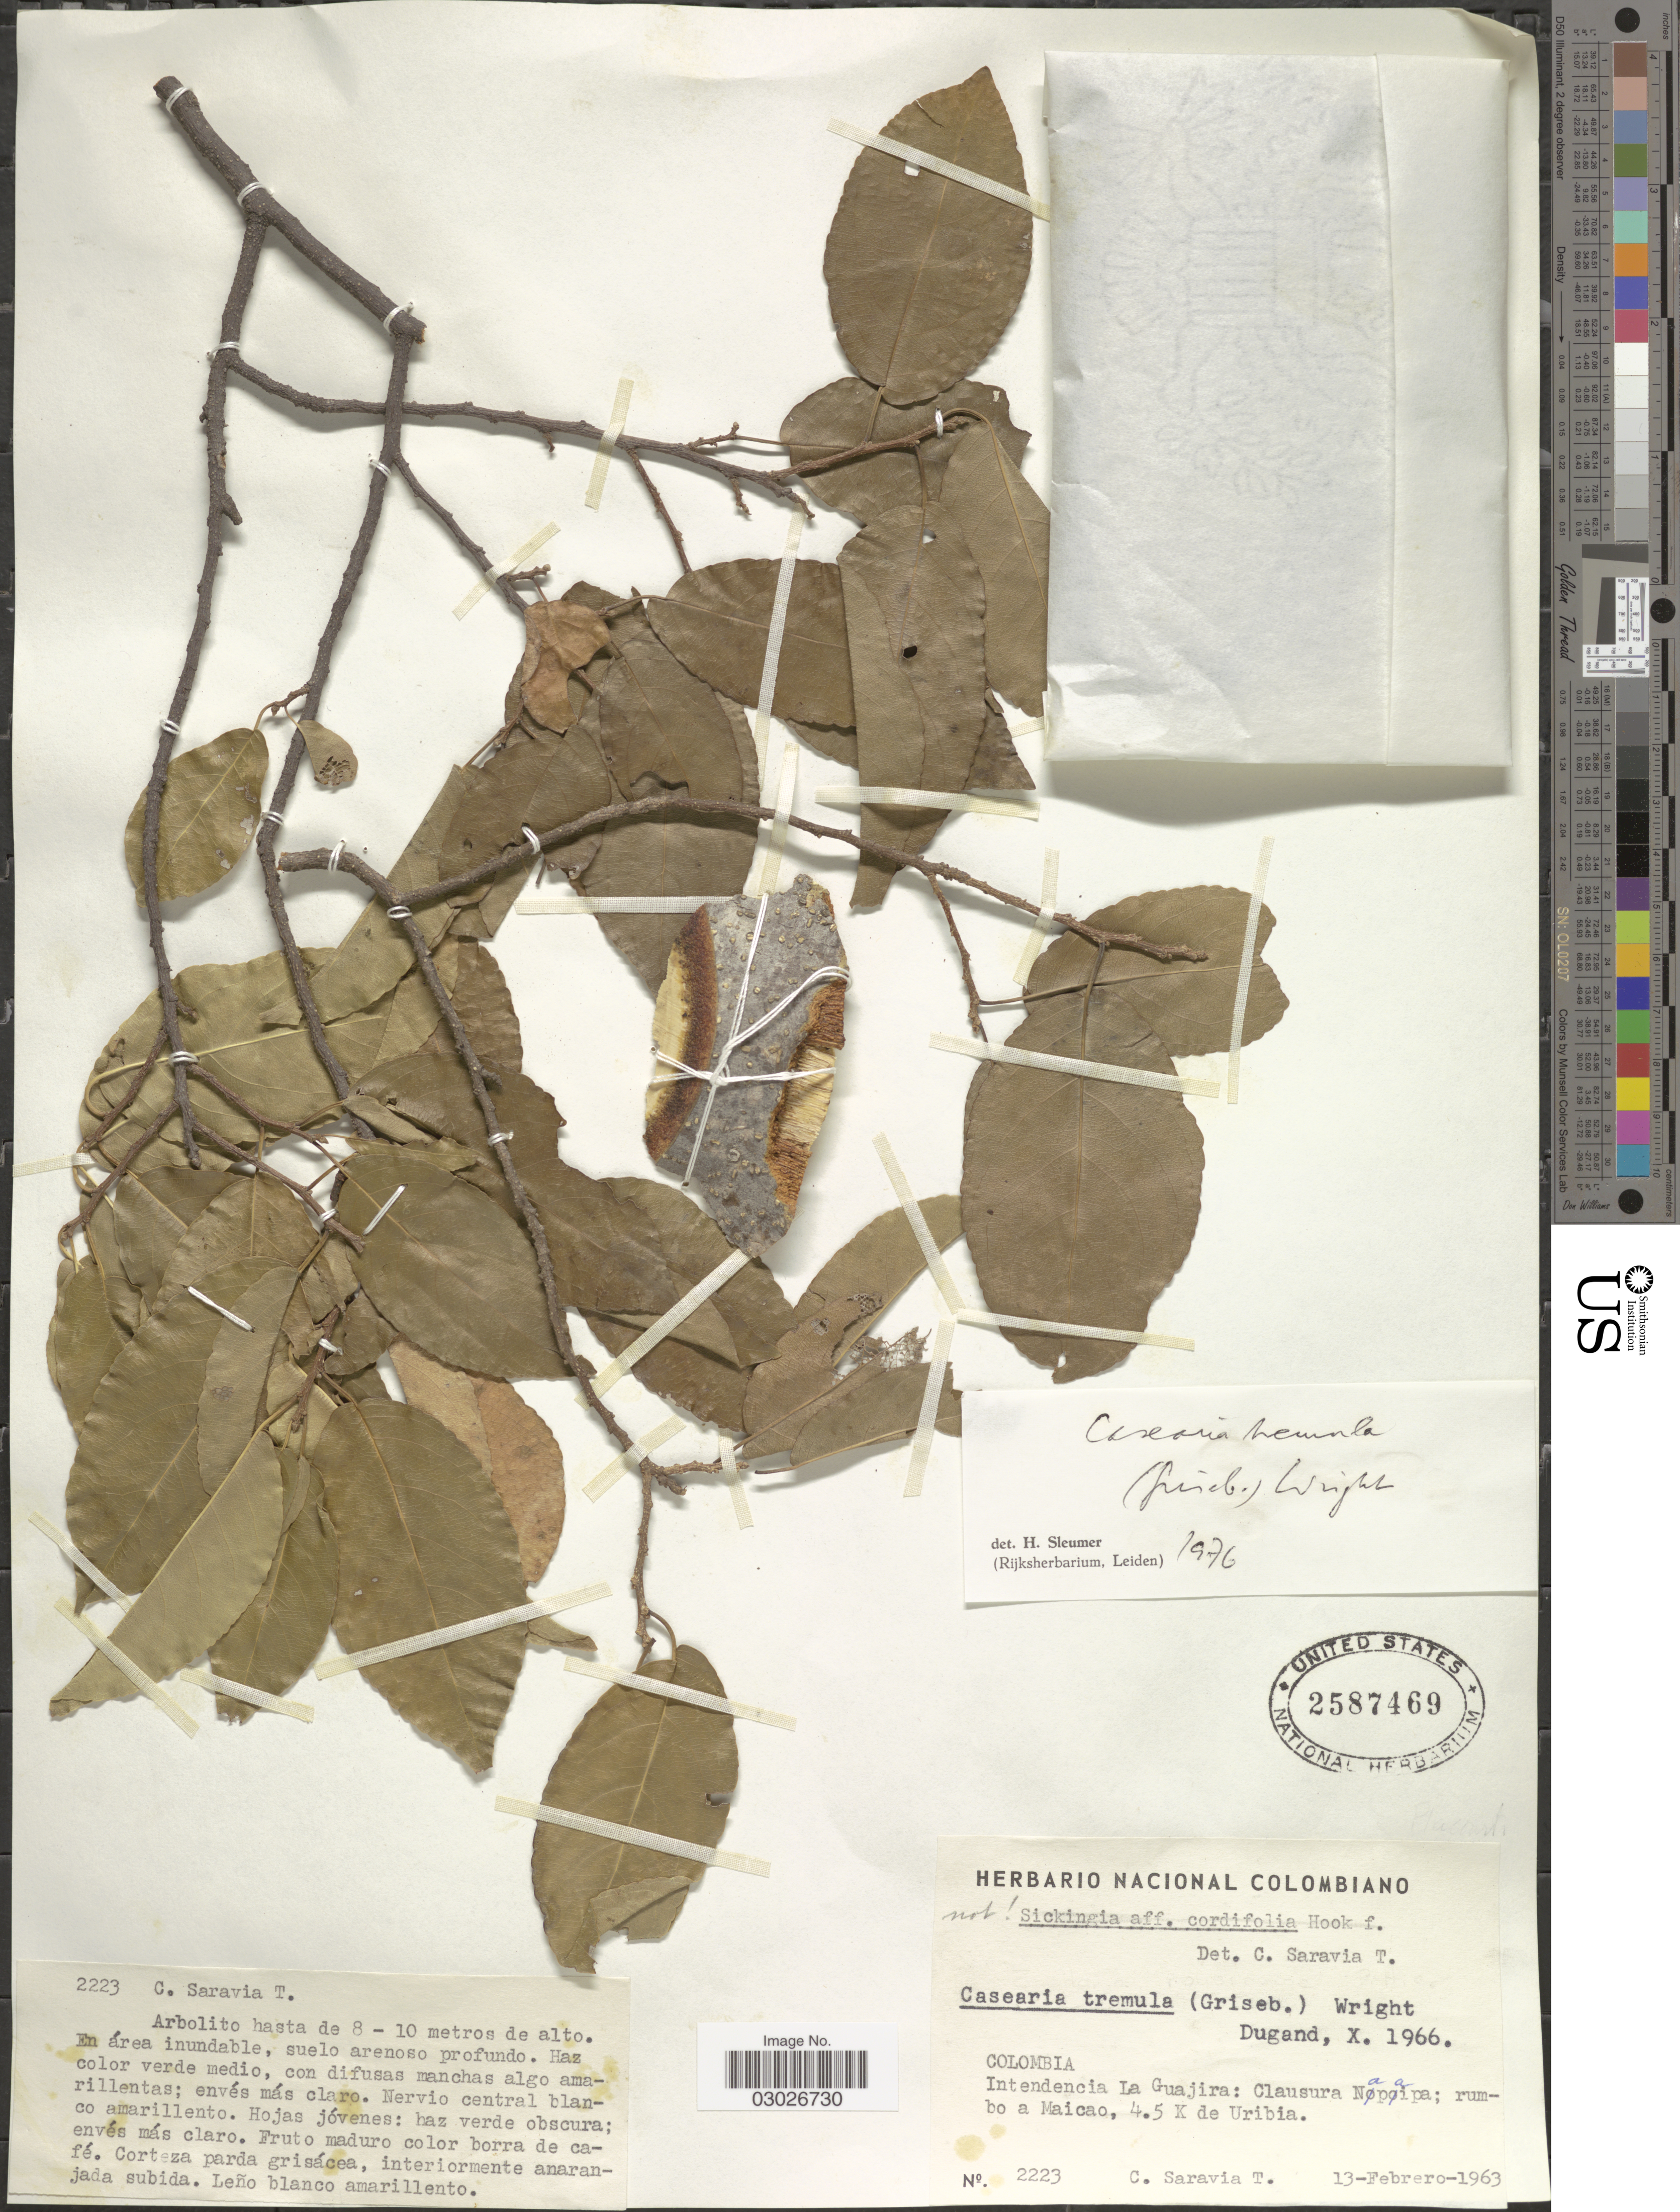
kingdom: Plantae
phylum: Tracheophyta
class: Magnoliopsida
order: Malpighiales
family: Salicaceae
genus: Casearia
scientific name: Casearia tremula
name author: (Griseb.) Griseb. ex C. Wright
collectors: C. Saravia T.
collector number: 2223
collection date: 1963-02-13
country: Colombia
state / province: La Guajira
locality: Intendencia La Guajira: Clausura Napaipa; rumbo a Maicao, 4.5 K de Uribia.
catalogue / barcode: US 2587469